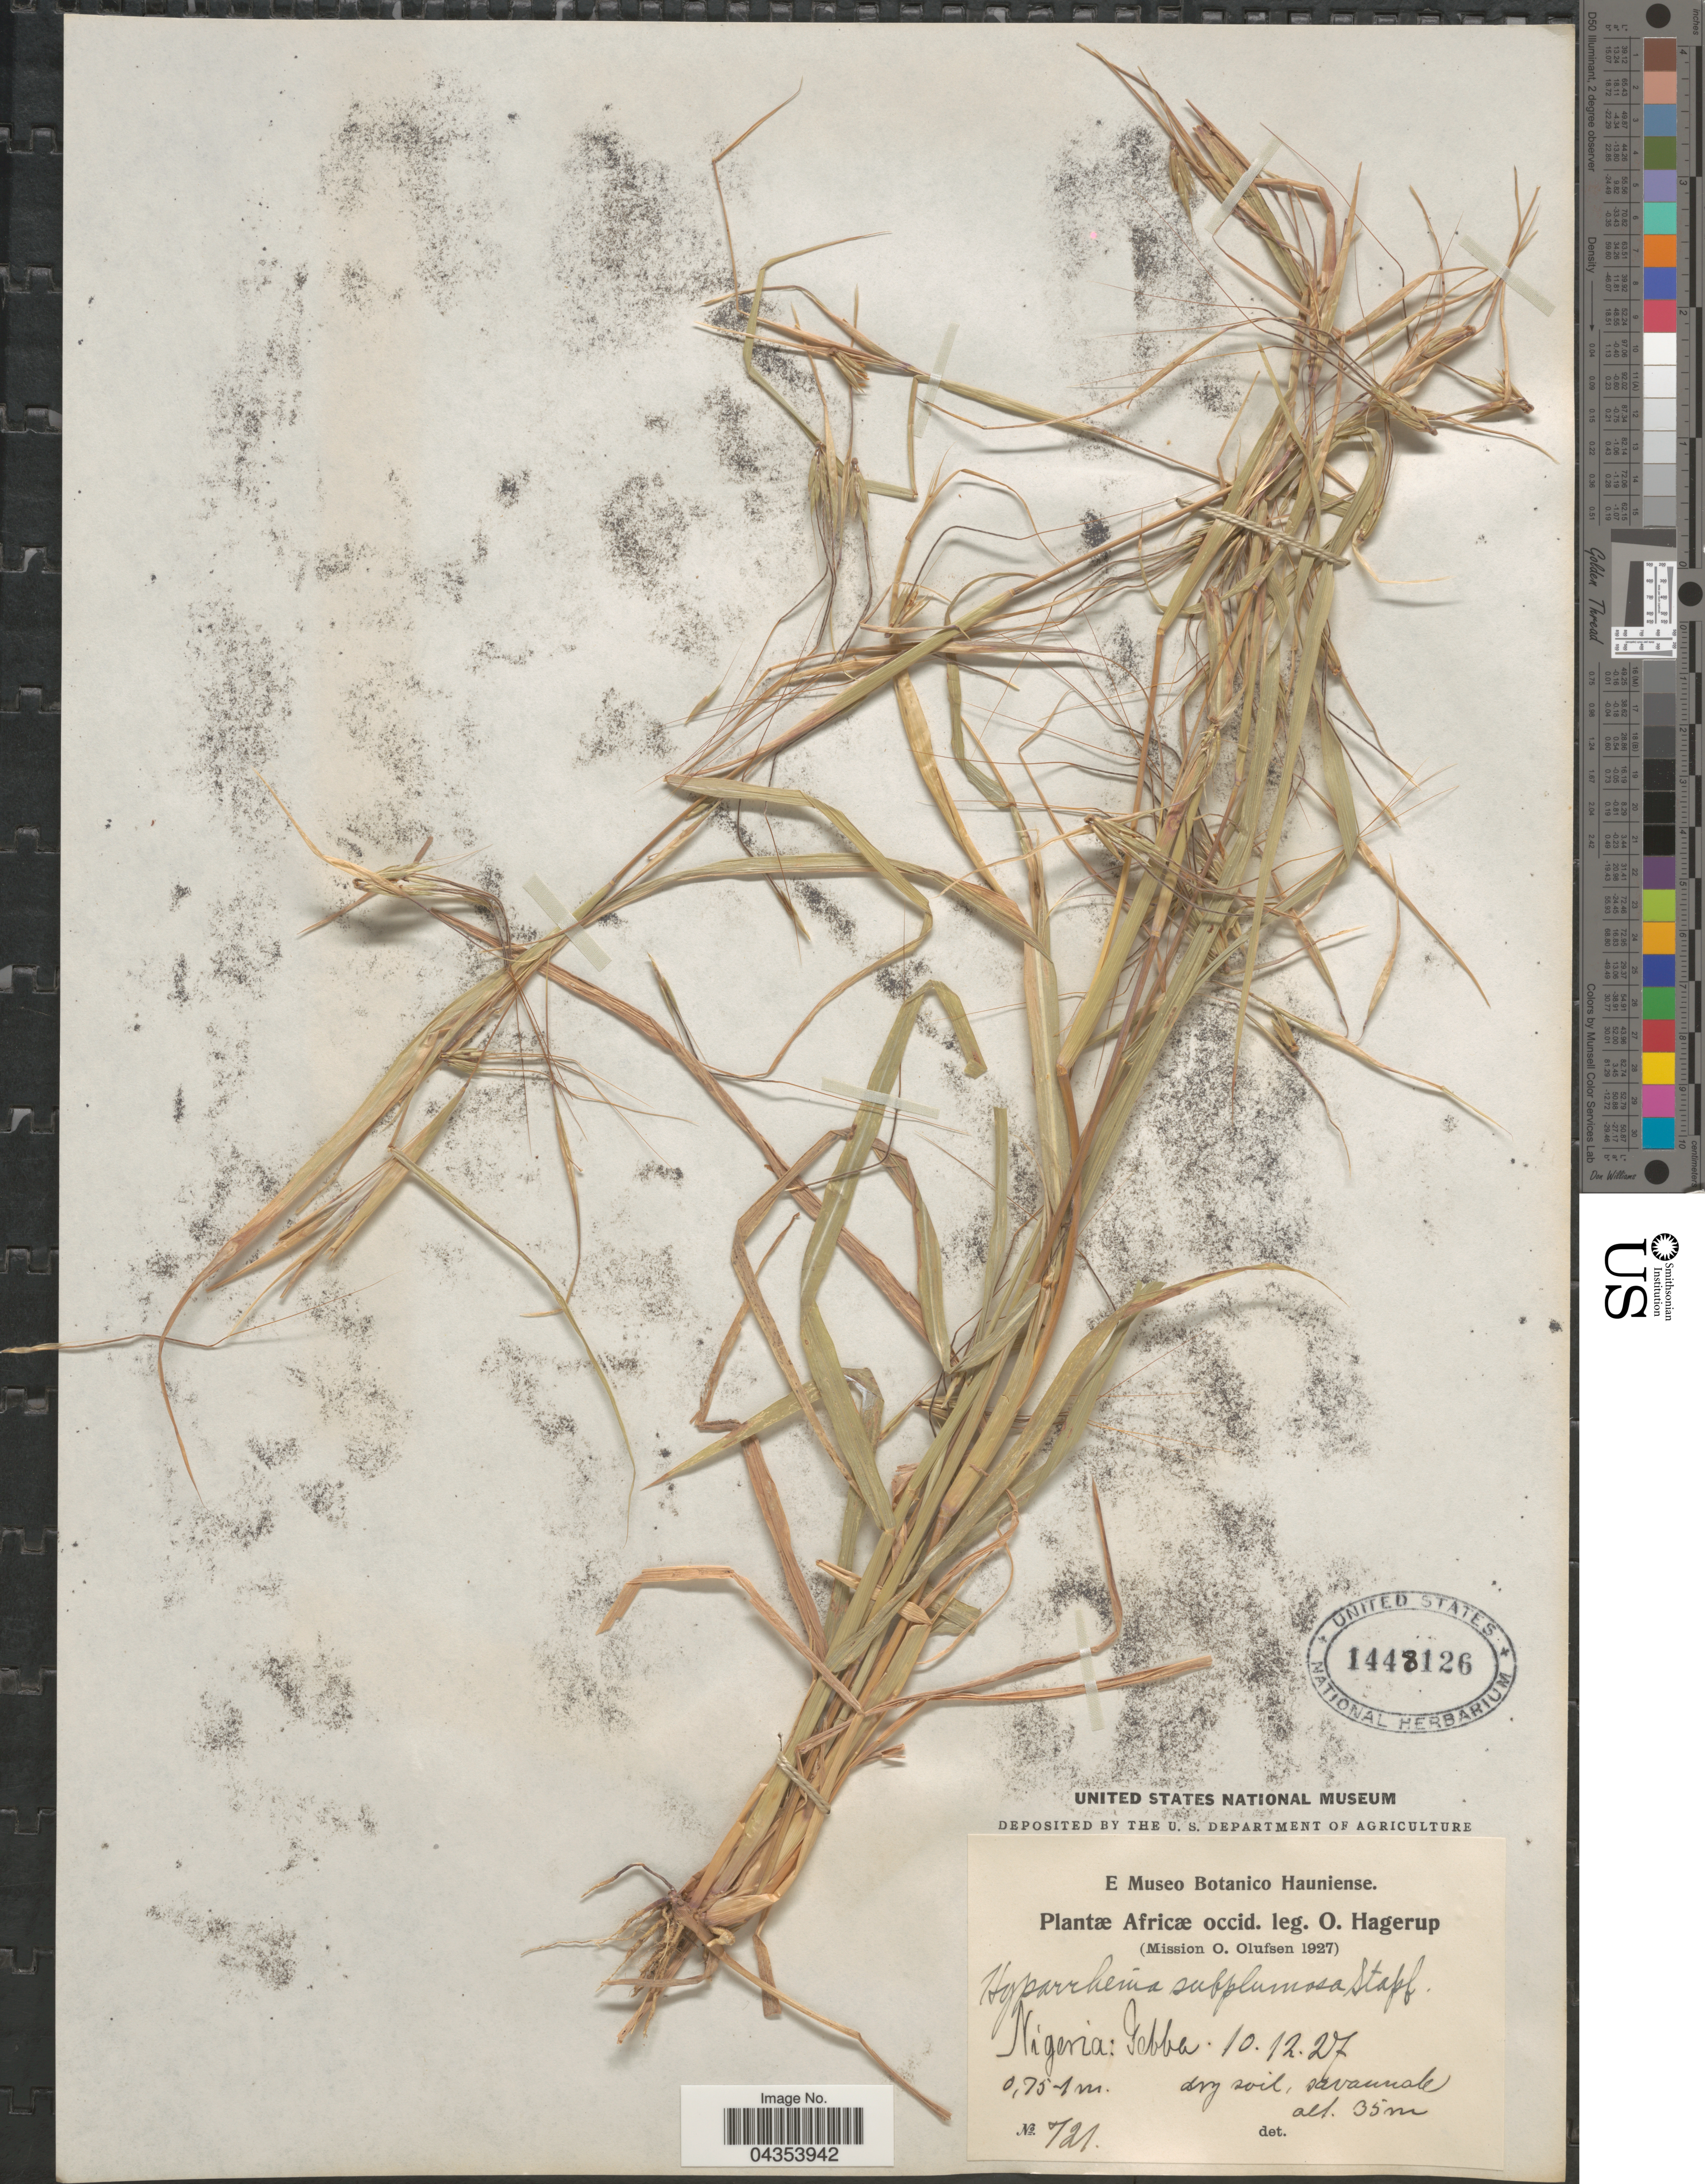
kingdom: Plantae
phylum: Tracheophyta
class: Liliopsida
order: Poales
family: Poaceae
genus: Hyparrhenia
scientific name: Hyparrhenia subplumosa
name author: Stapf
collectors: O. Hagerup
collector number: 721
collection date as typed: Transcribed d/m/y: 10/12/27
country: Nigeria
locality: (Mission O. Olufsen 1927). Jebba.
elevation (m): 35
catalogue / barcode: US 1448126